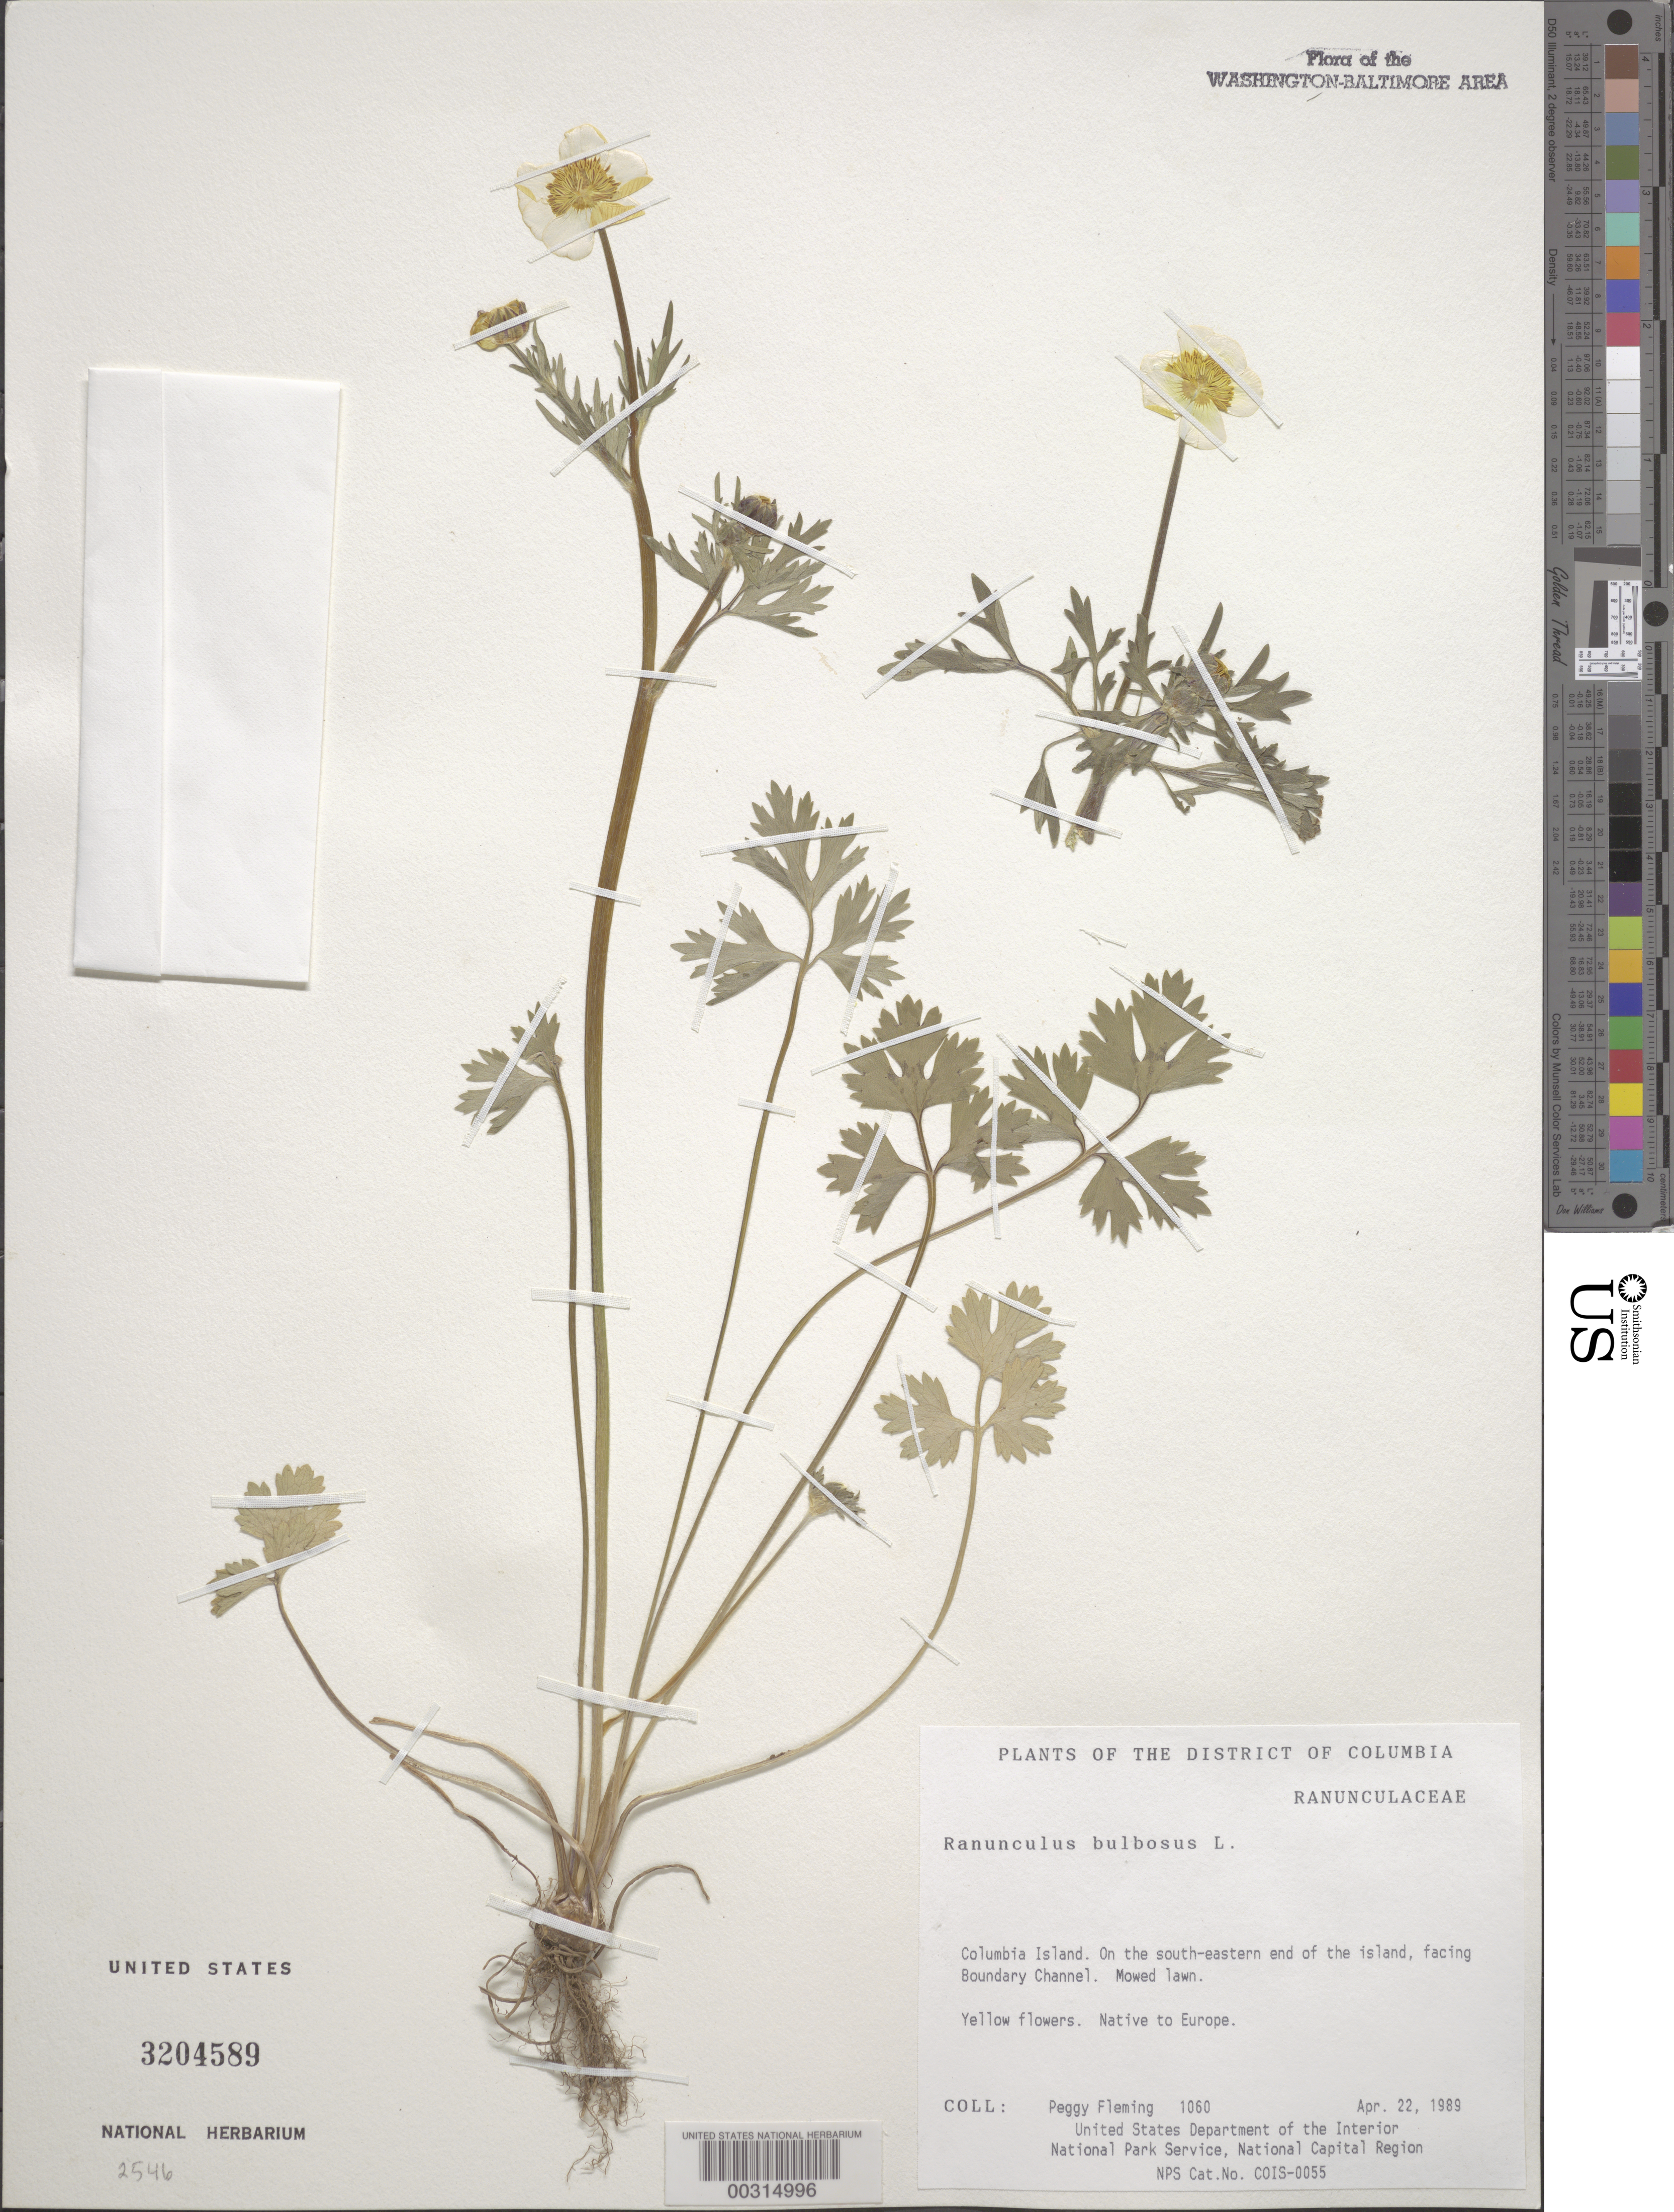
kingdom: Plantae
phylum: Tracheophyta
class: Magnoliopsida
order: Ranunculales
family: Ranunculaceae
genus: Ranunculus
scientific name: Ranunculus bulbosus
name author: L.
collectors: P. Fleming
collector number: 1060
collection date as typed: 22 Apr 1989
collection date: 1989-04-22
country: United States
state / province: District of Columbia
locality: Columbia Island, SE end of Island, facing Boundary Channel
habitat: Mowed lawn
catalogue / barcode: US 3204589